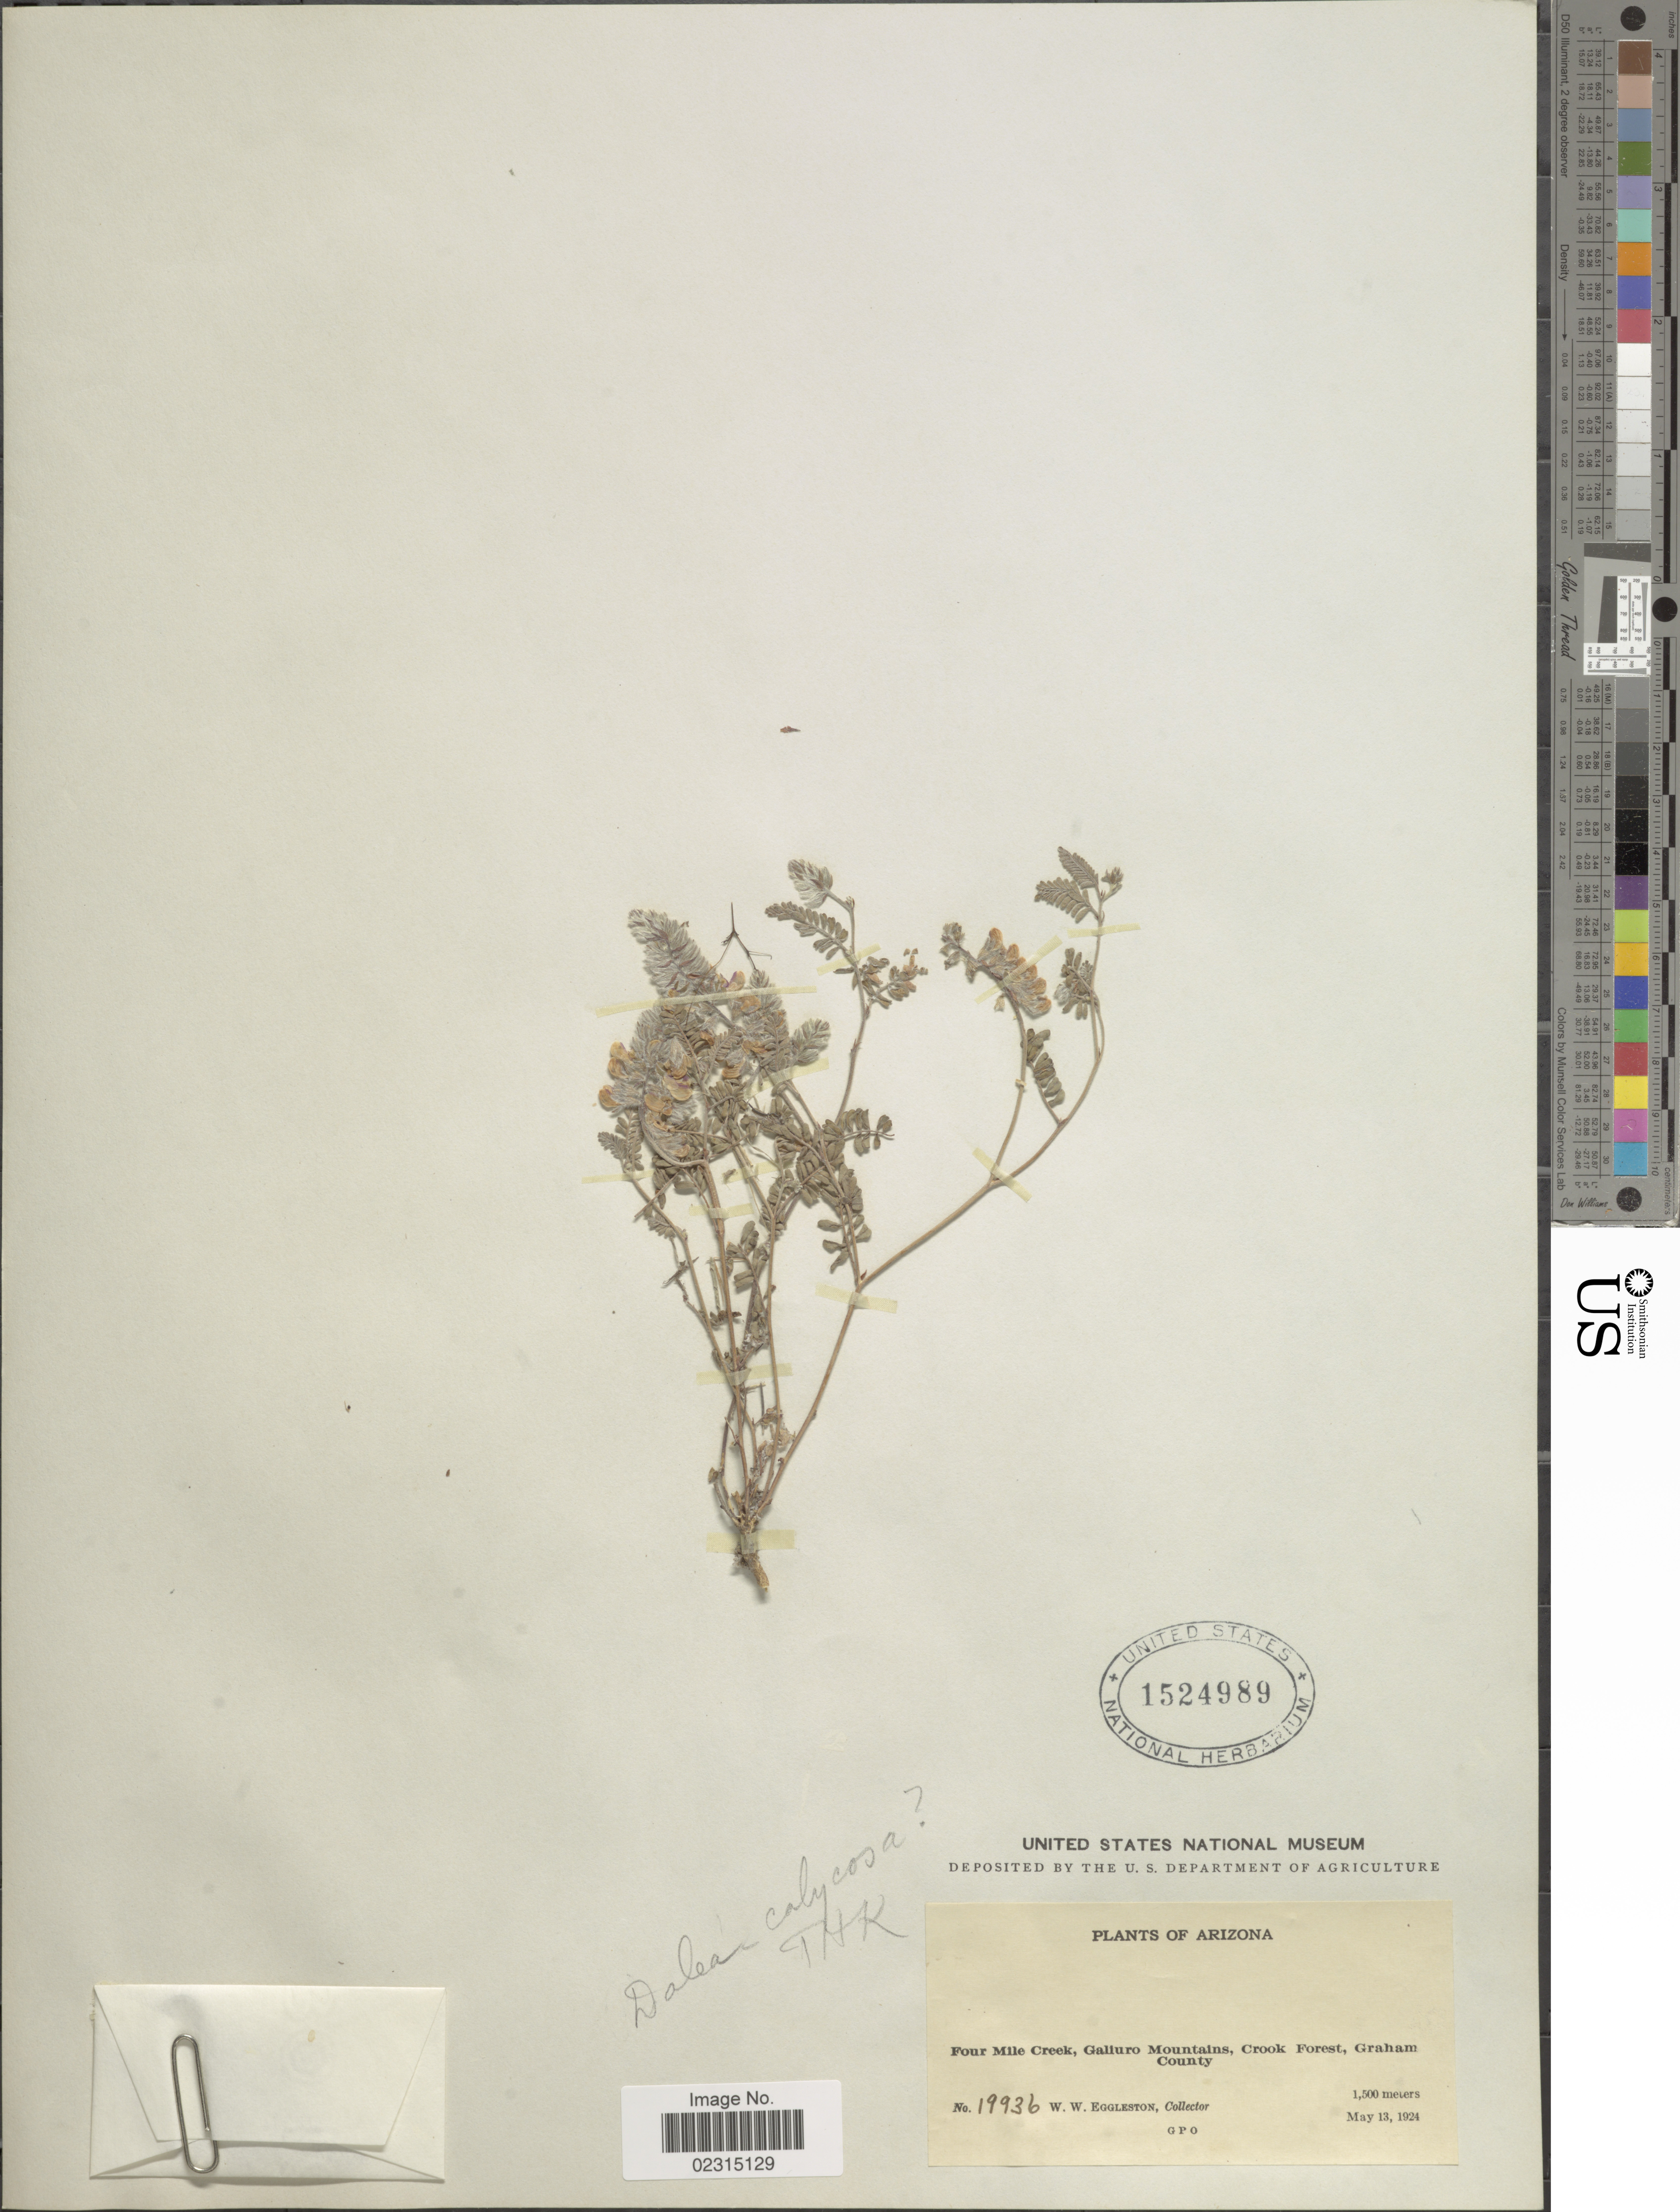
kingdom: Plantae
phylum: Tracheophyta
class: Magnoliopsida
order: Fabales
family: Fabaceae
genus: Marina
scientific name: Marina calycosa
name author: (A. Gray) Barneby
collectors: W. W. Eggleston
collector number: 19936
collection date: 1924-05-13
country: United States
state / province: Arizona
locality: Four Mile Creek, Galiuro Mountains, Crook Forest, Graham County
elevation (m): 1500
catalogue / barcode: US 1524989